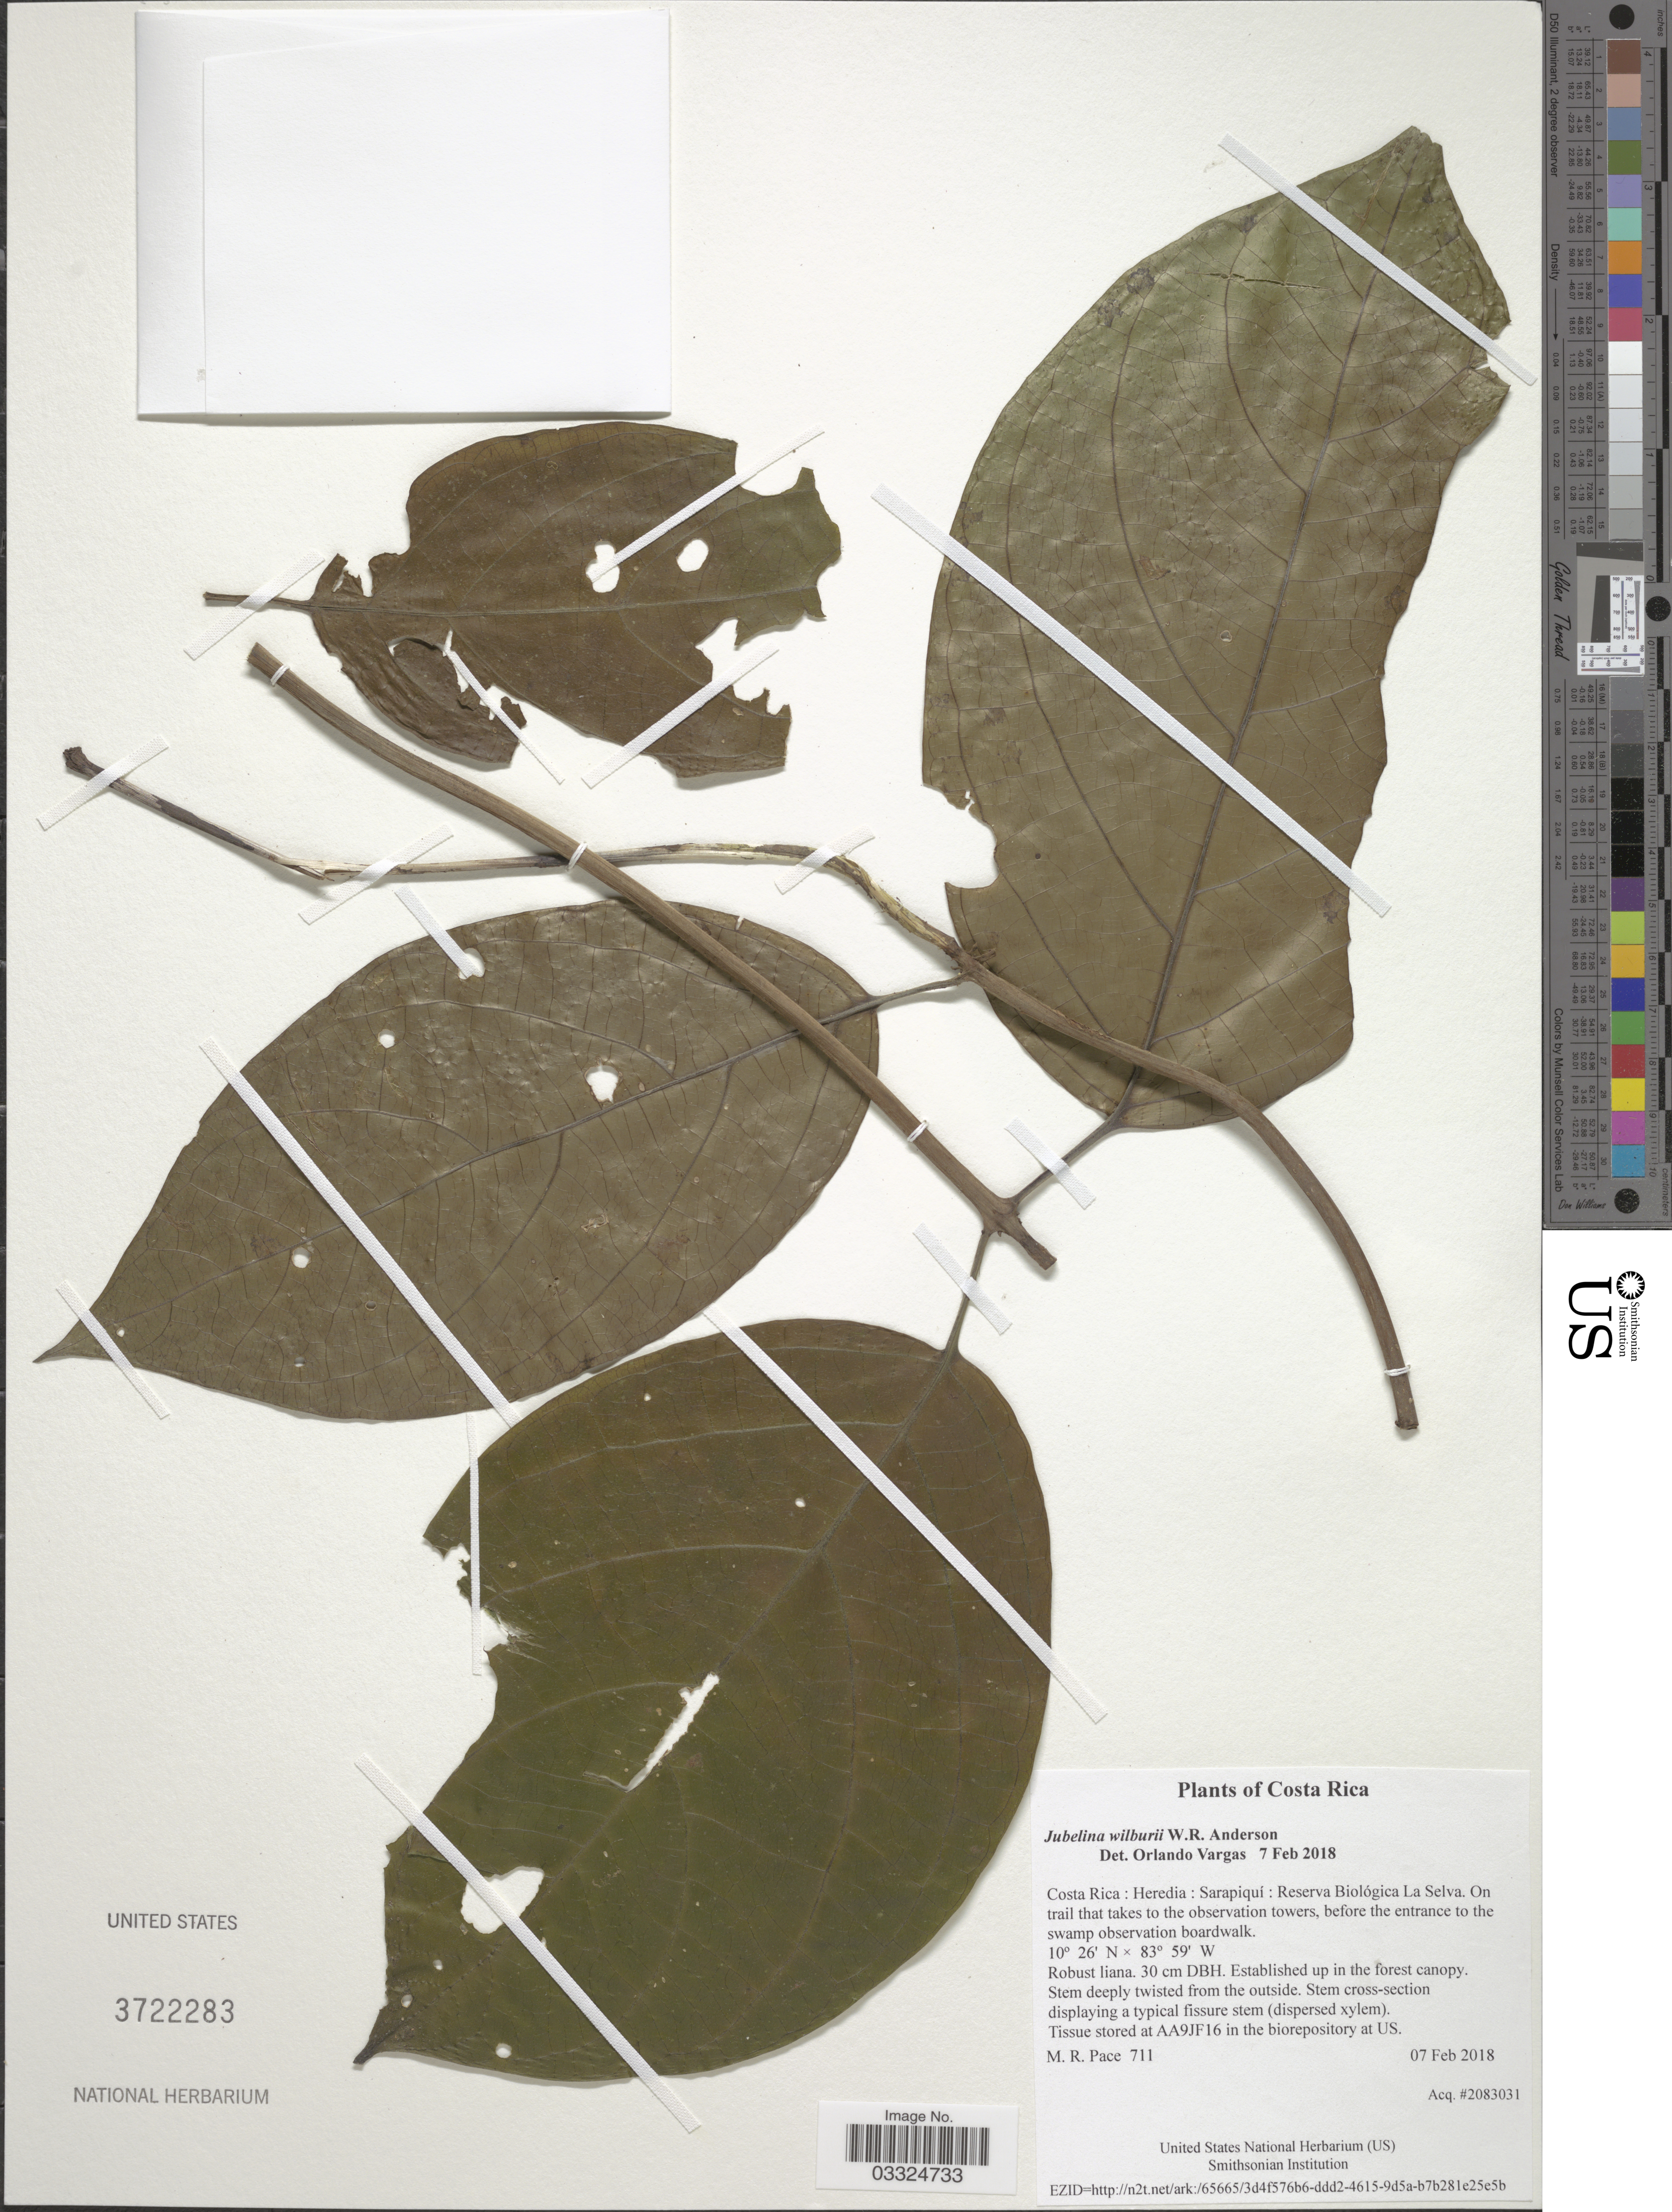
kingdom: Plantae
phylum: Tracheophyta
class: Magnoliopsida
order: Malpighiales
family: Malpighiaceae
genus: Jubelina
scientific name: Jubelina wilburii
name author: W.R. Anderson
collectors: M. R. Pace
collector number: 711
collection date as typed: Transcribed d/m/y: 7/2/2018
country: Costa Rica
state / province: Heredia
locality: Sarapiqui: Reserva Biológica La Selva. On trail that takes to the observation towers, before the entrance to the swamp observation boardwalk.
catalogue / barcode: US 3722283